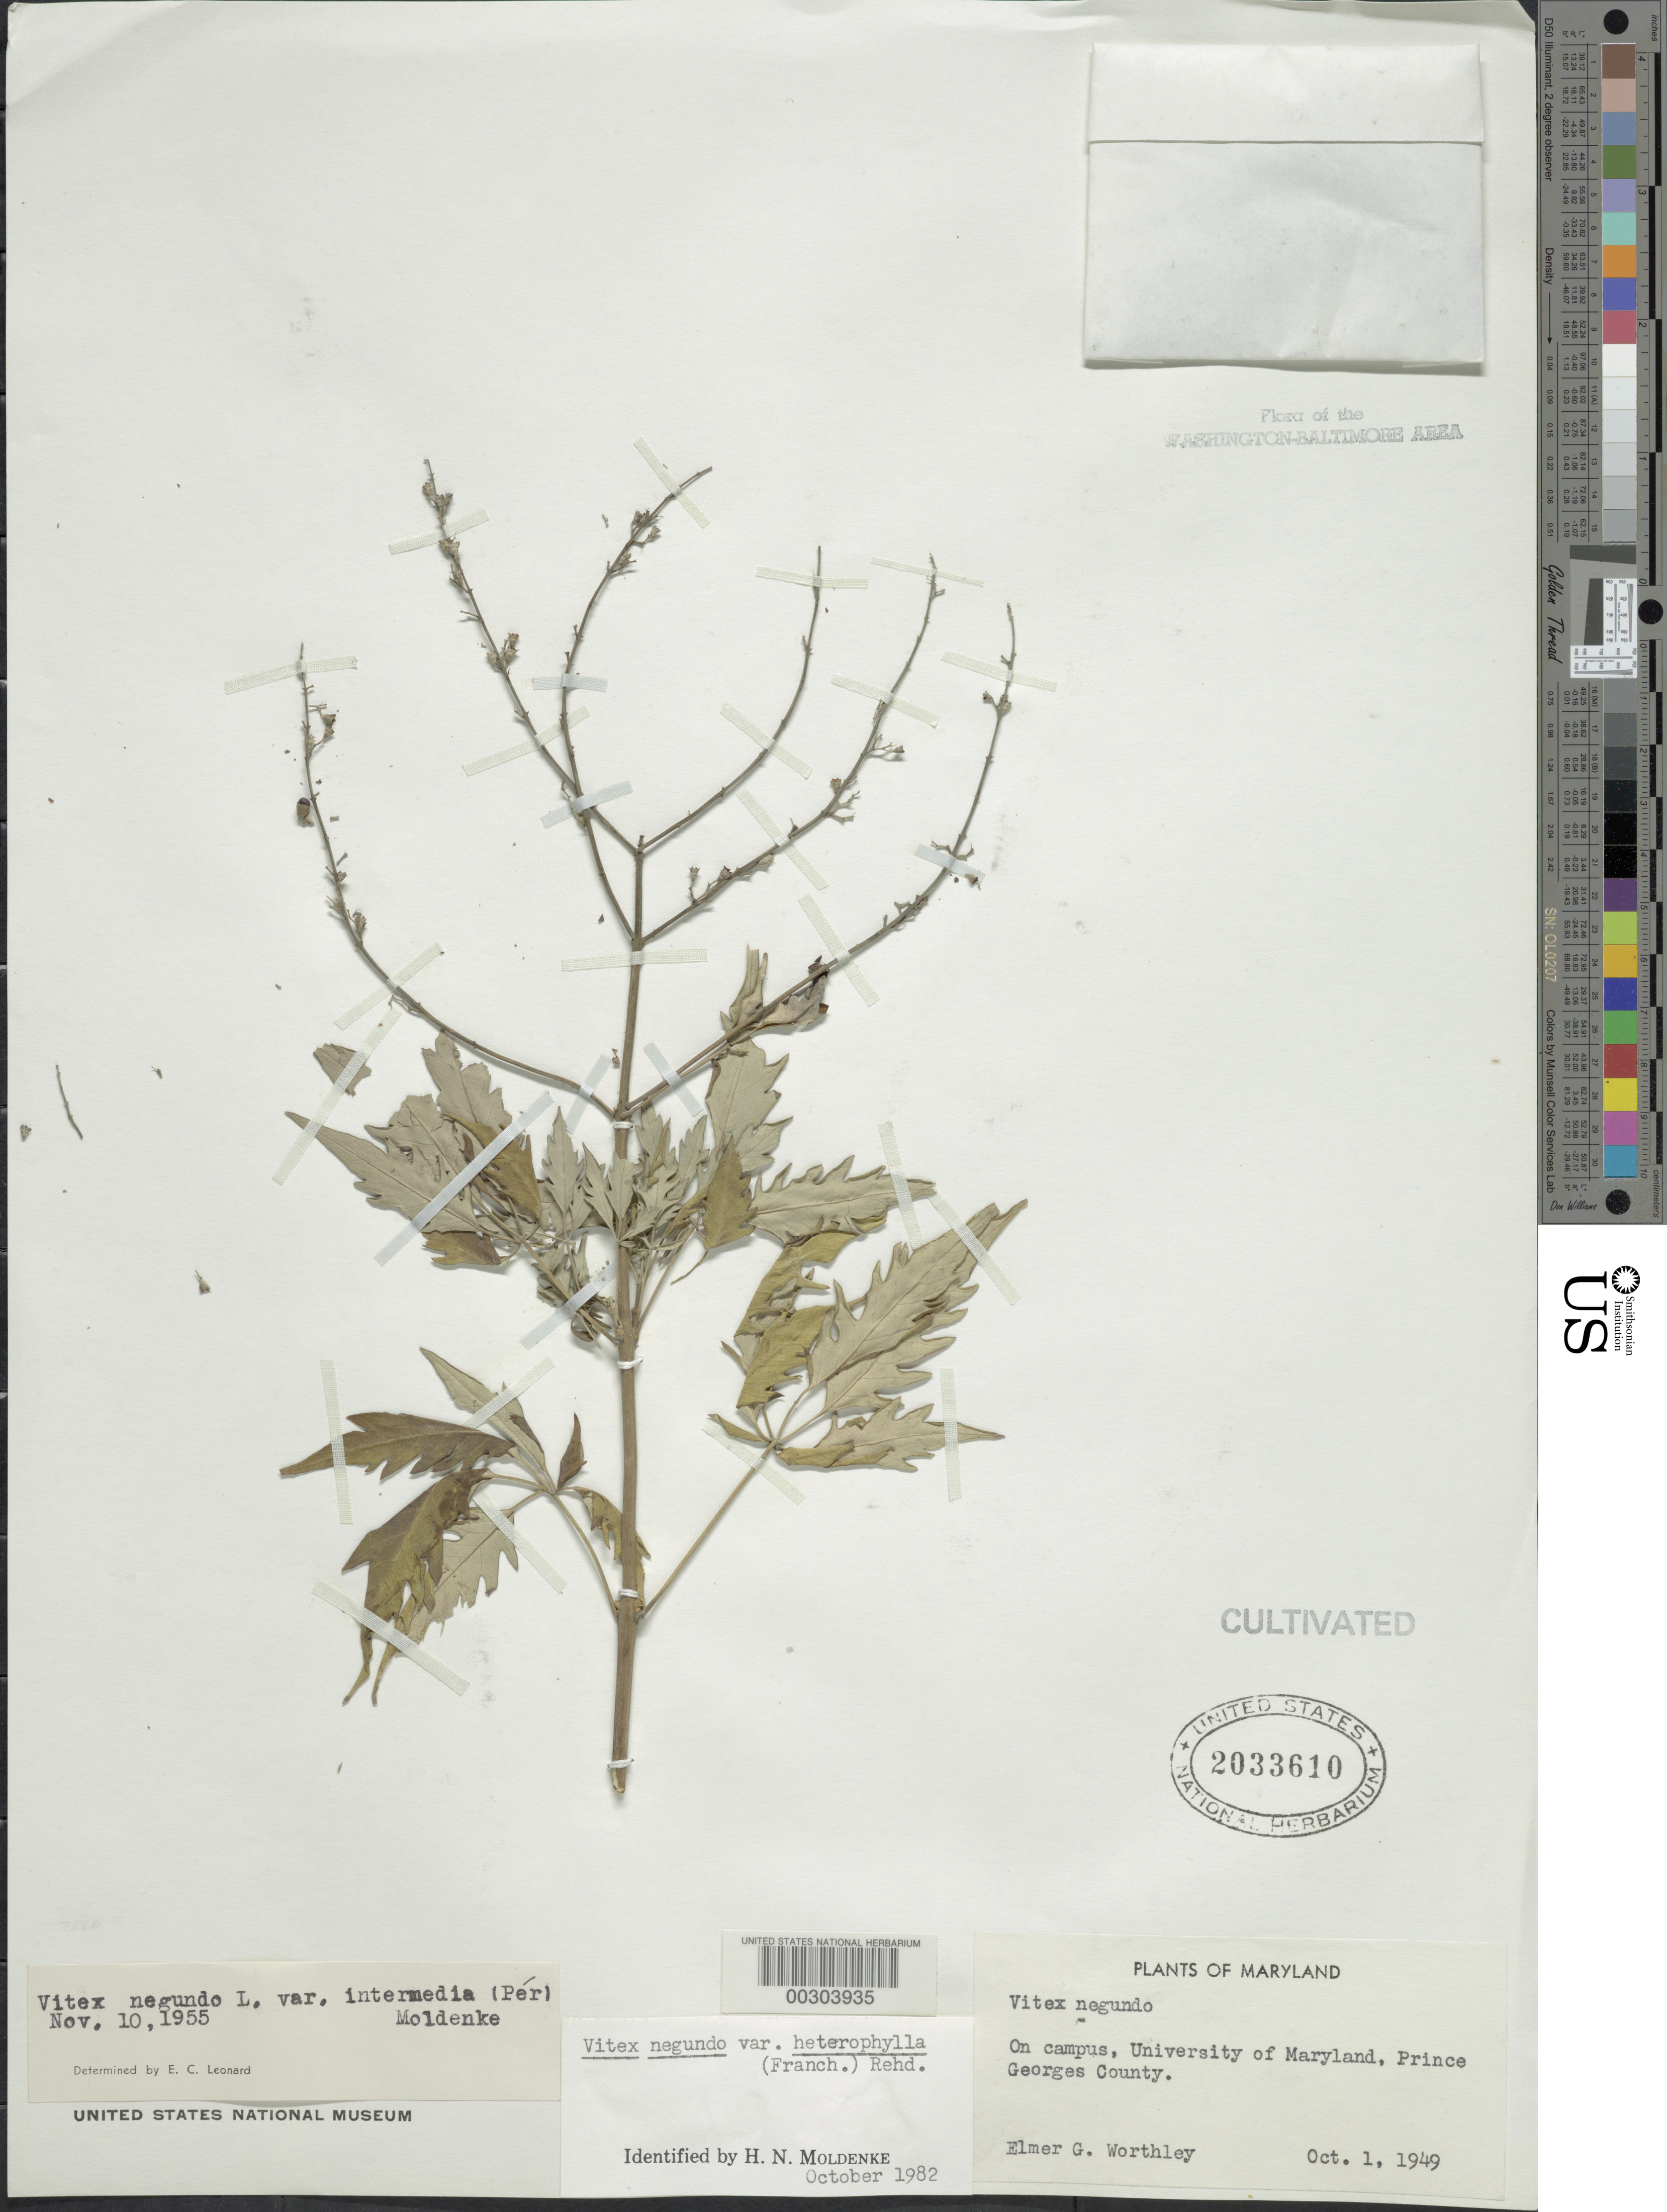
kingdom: Plantae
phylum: Tracheophyta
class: Magnoliopsida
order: Lamiales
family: Lamiaceae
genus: Vitex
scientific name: Vitex negundo var. heterophylla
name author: (Franch.) Rehder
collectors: E. Worthley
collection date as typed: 01 Oct 1949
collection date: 1949-10-01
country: United States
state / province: Maryland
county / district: Prince George's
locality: College Park, on Campus, University of Maryland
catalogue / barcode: US 2033610